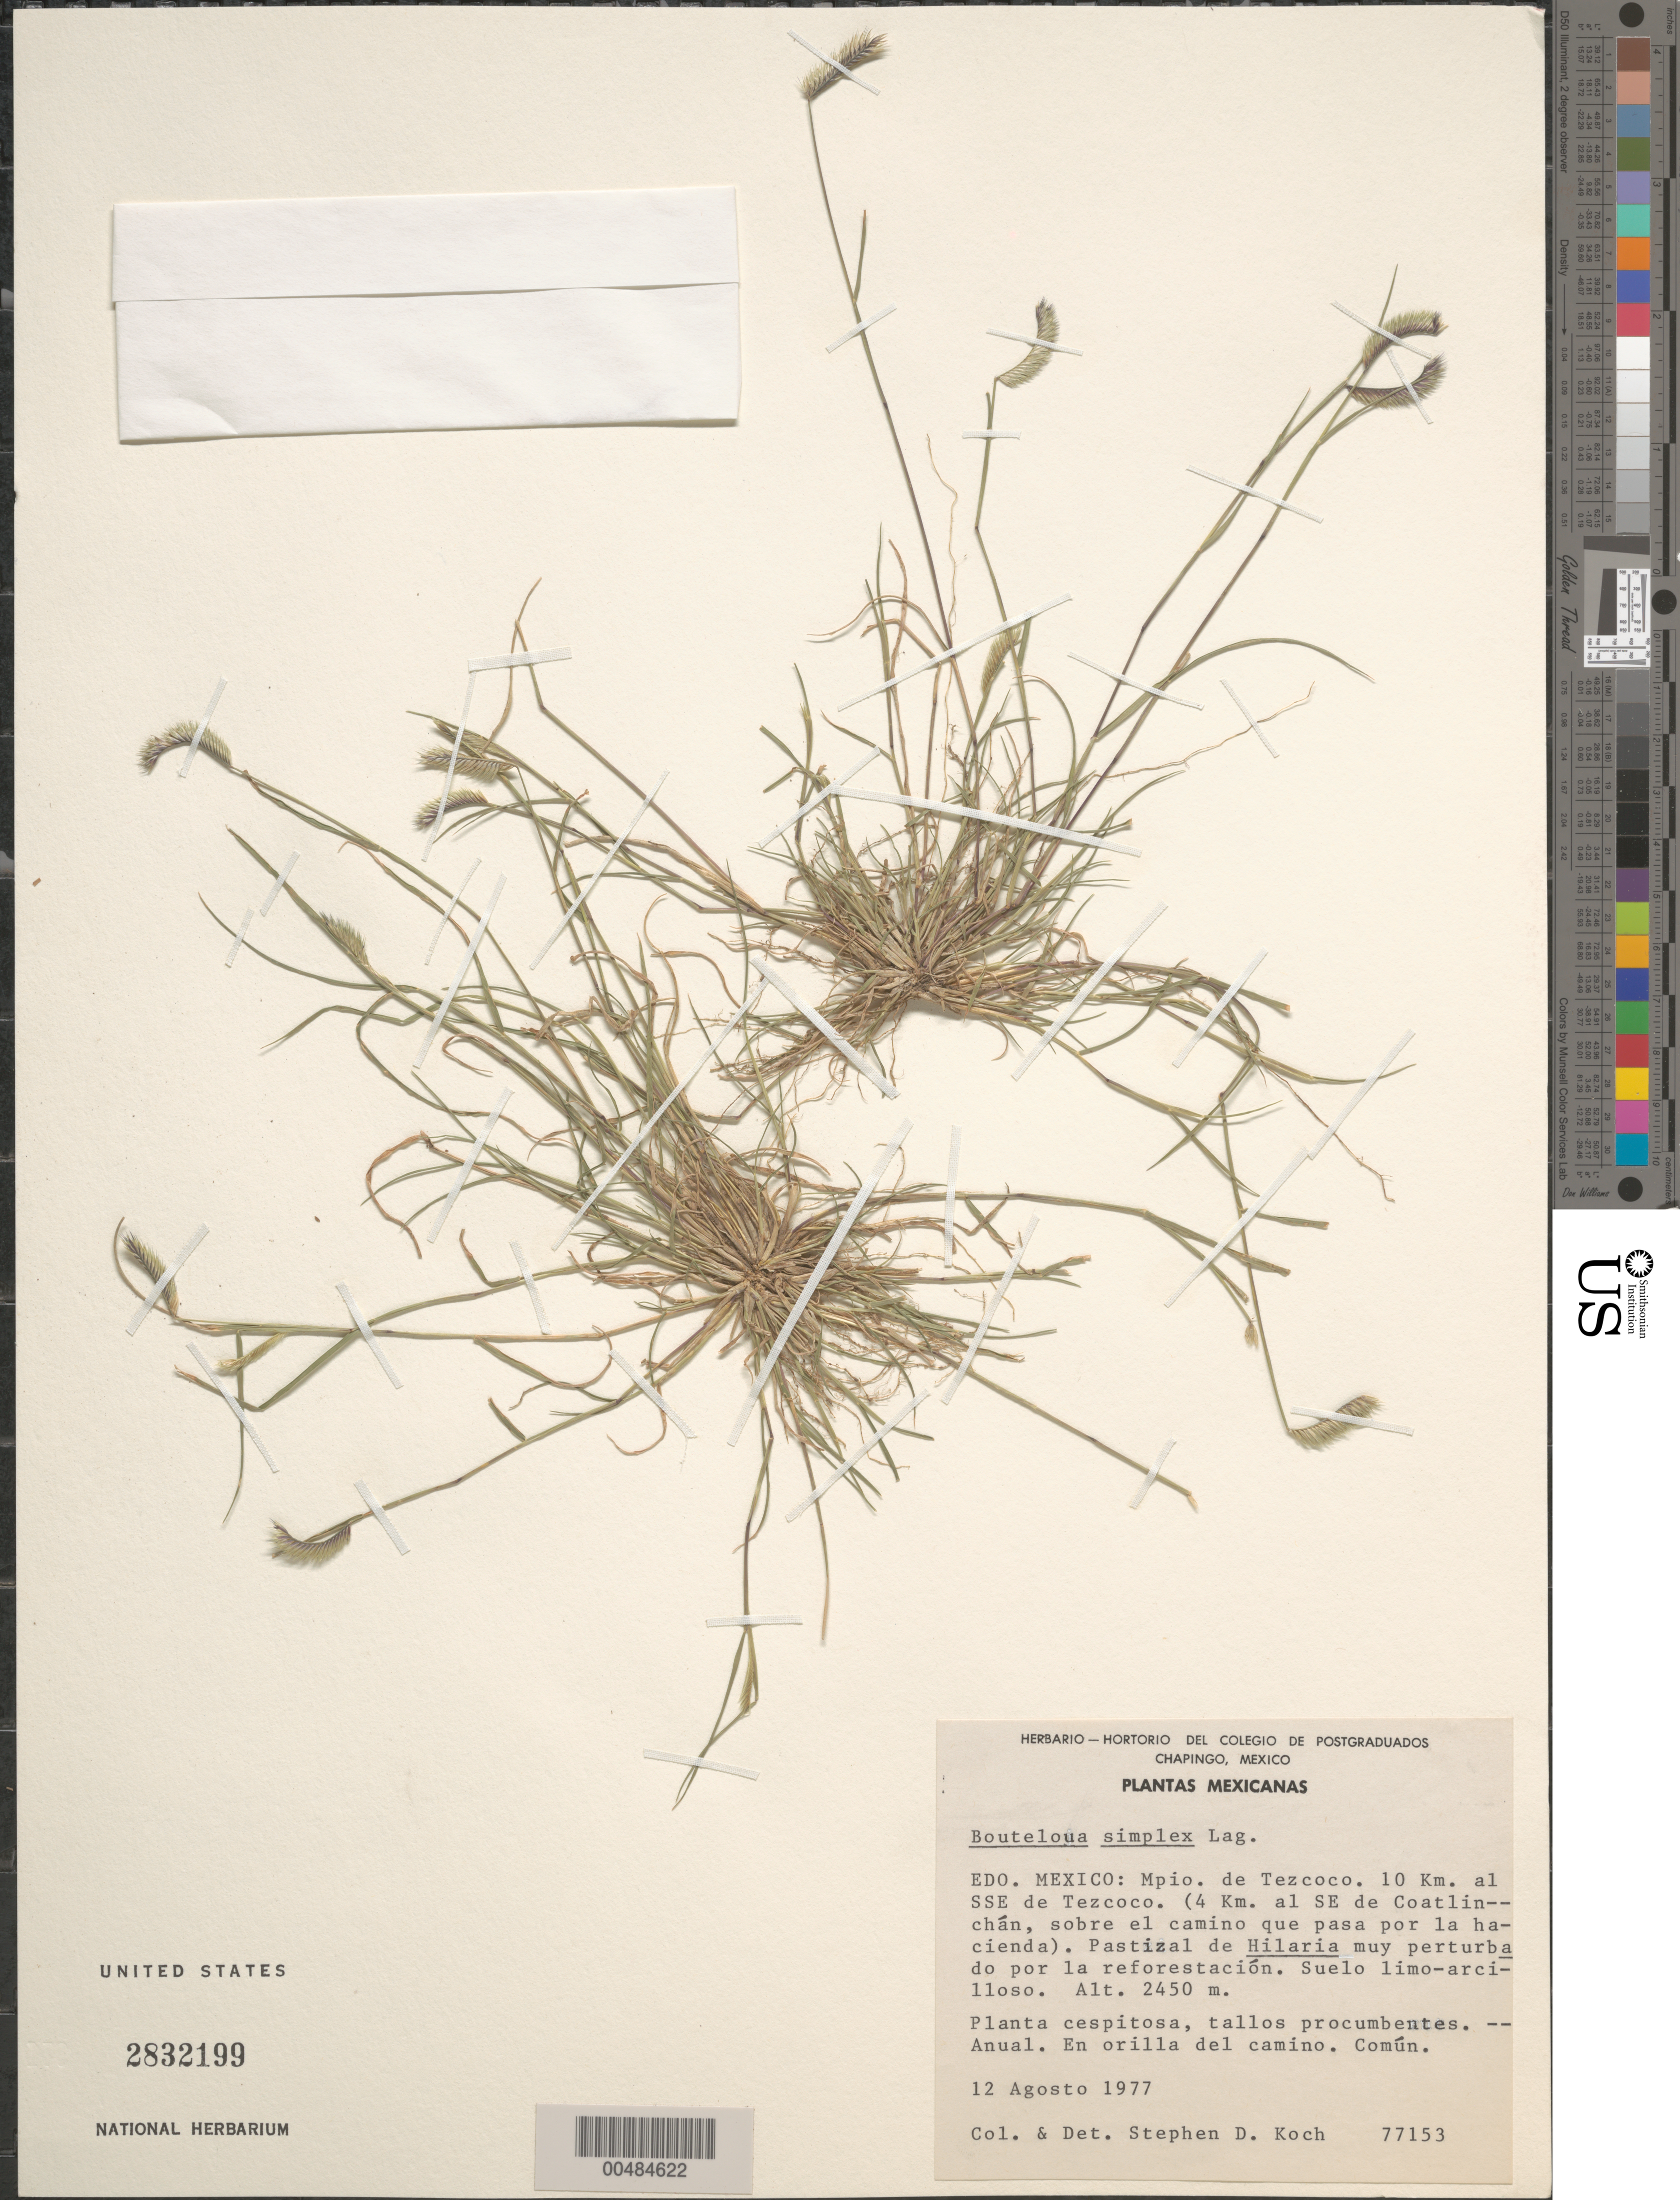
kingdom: Plantae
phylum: Tracheophyta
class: Liliopsida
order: Poales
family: Poaceae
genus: Bouteloua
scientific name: Bouteloua simplex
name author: Lag.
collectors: S. D. Koch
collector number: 77153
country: Mexico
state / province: México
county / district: Tezcoco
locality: SSE of Tezcoco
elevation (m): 2450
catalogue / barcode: US 2832199